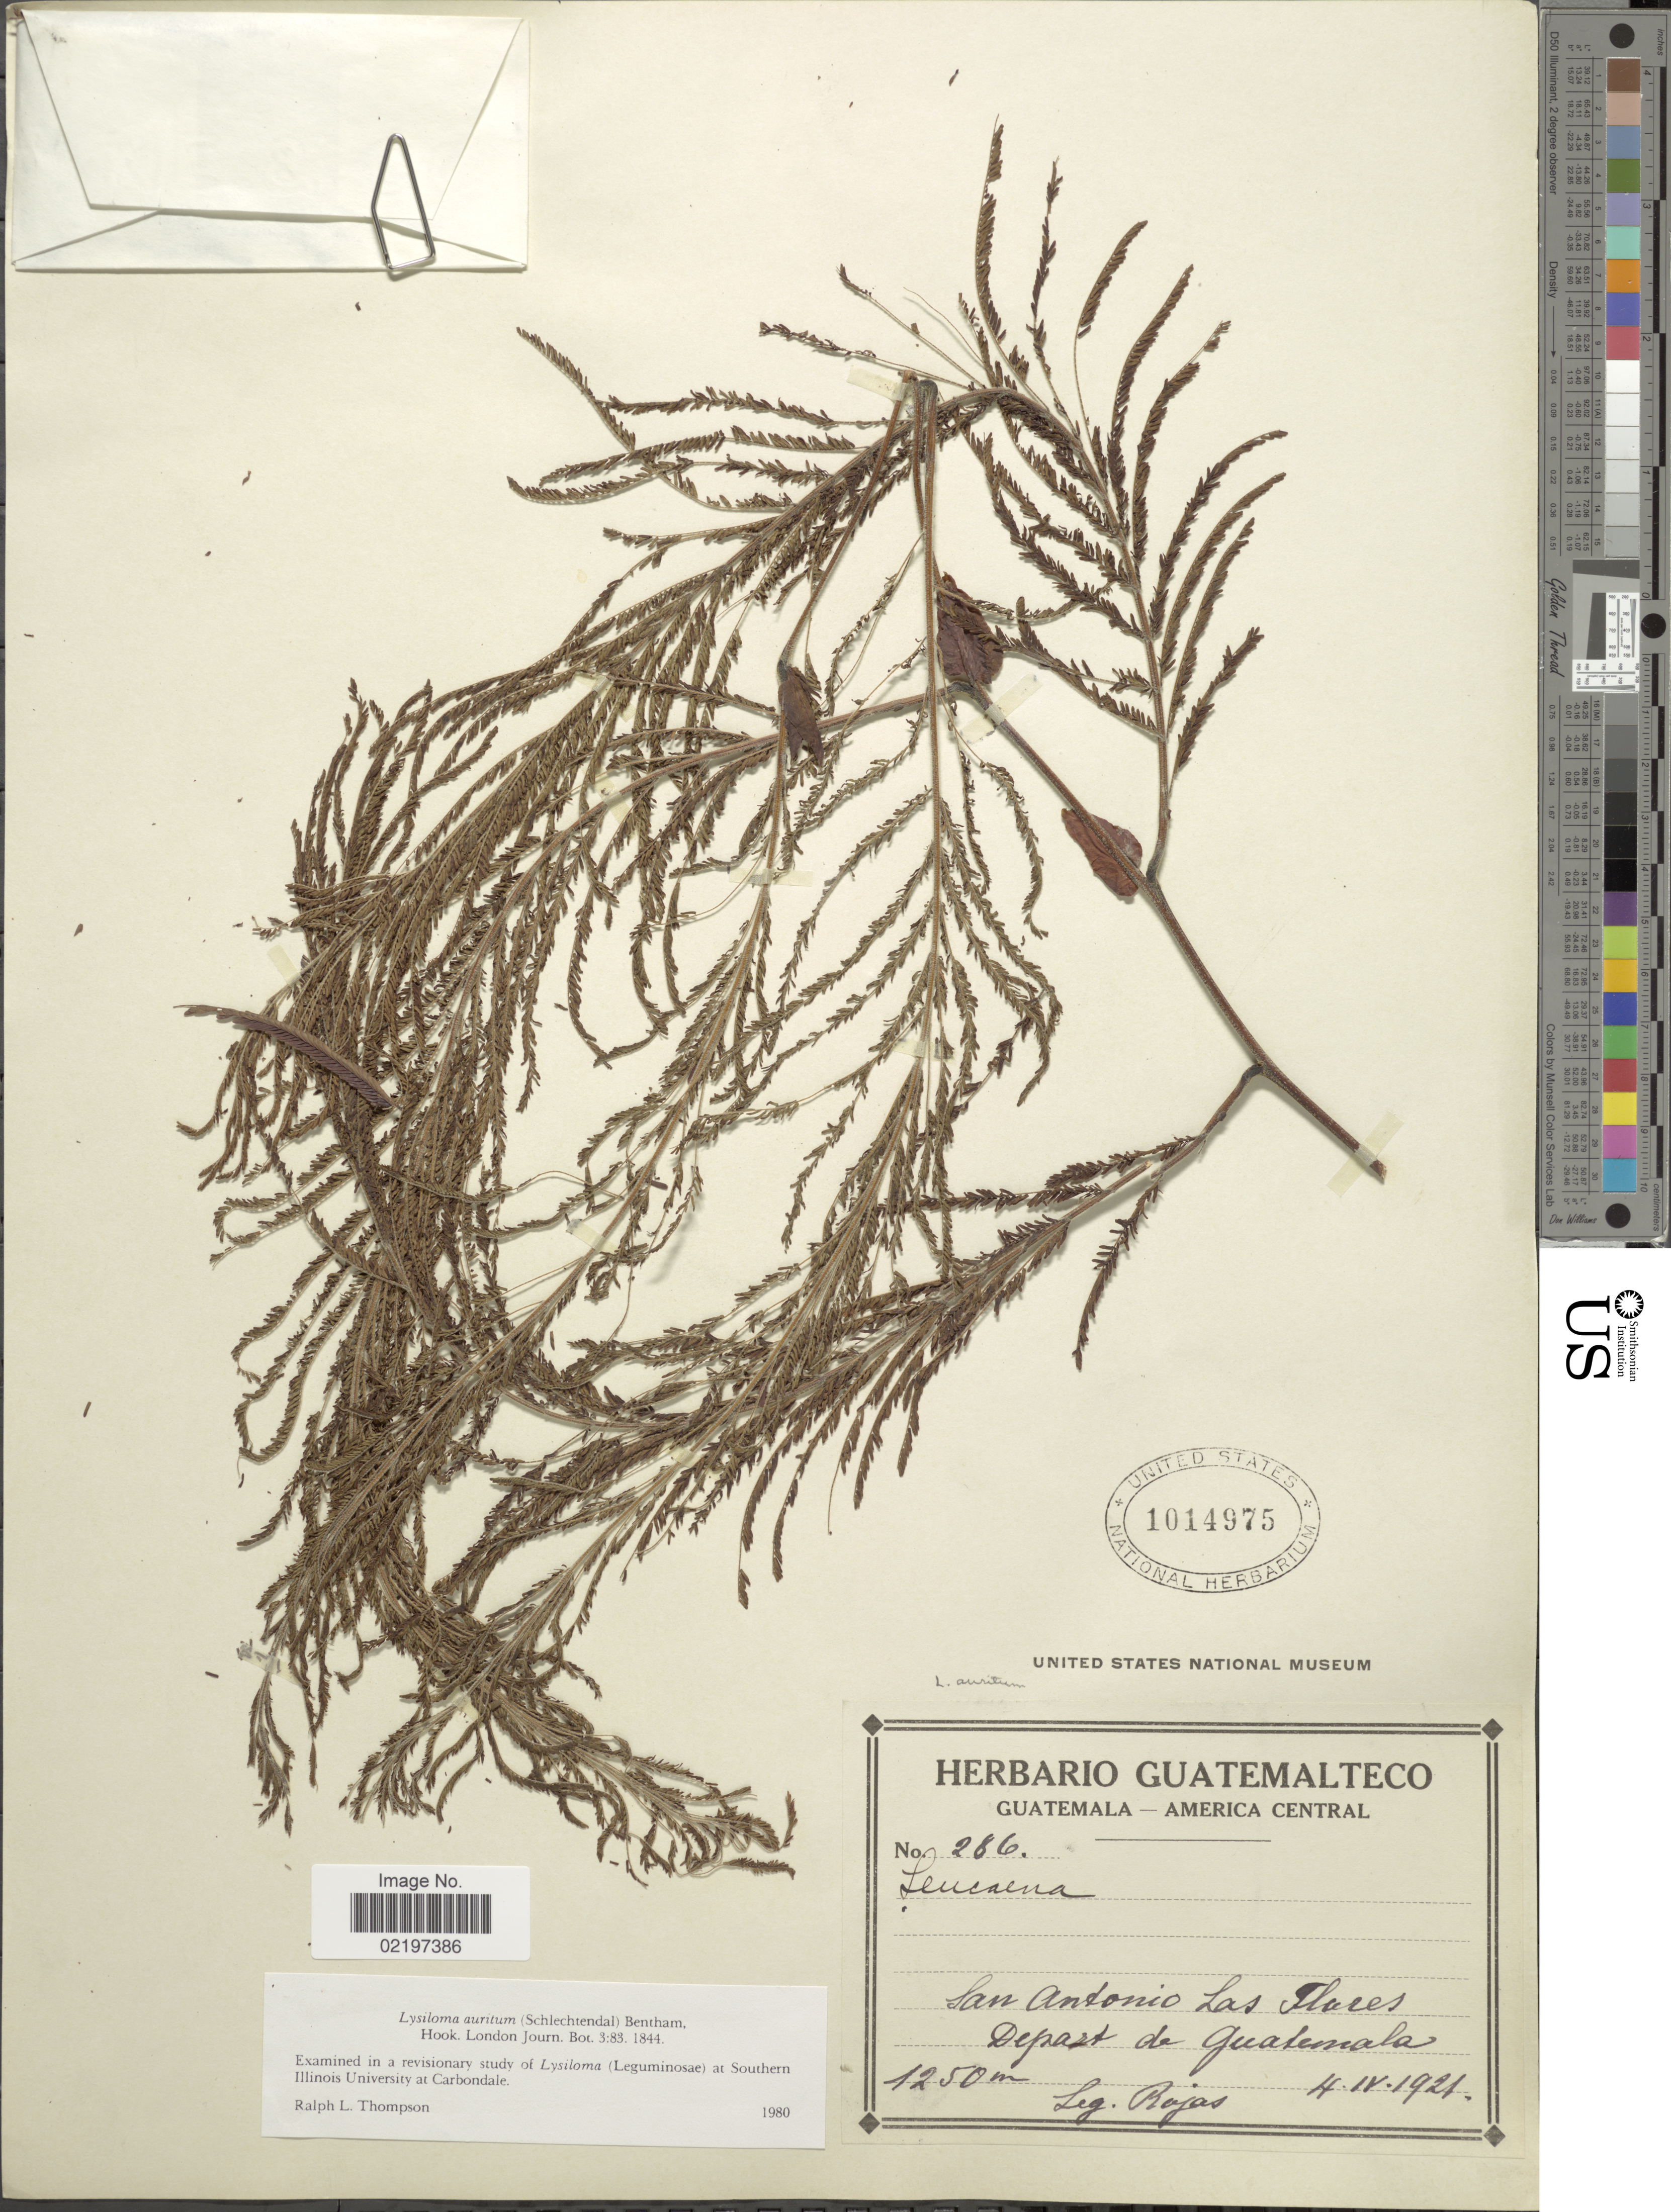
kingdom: Plantae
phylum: Tracheophyta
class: Magnoliopsida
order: Fabales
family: Fabaceae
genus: Lysiloma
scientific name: Lysiloma auritum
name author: (Schltdl.) Benth.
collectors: -. Rajas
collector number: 286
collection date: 1921-06-04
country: Guatemala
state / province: Guatemala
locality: San Antionio las flares, Depart de Guatemala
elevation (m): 1250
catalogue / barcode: US 1014975